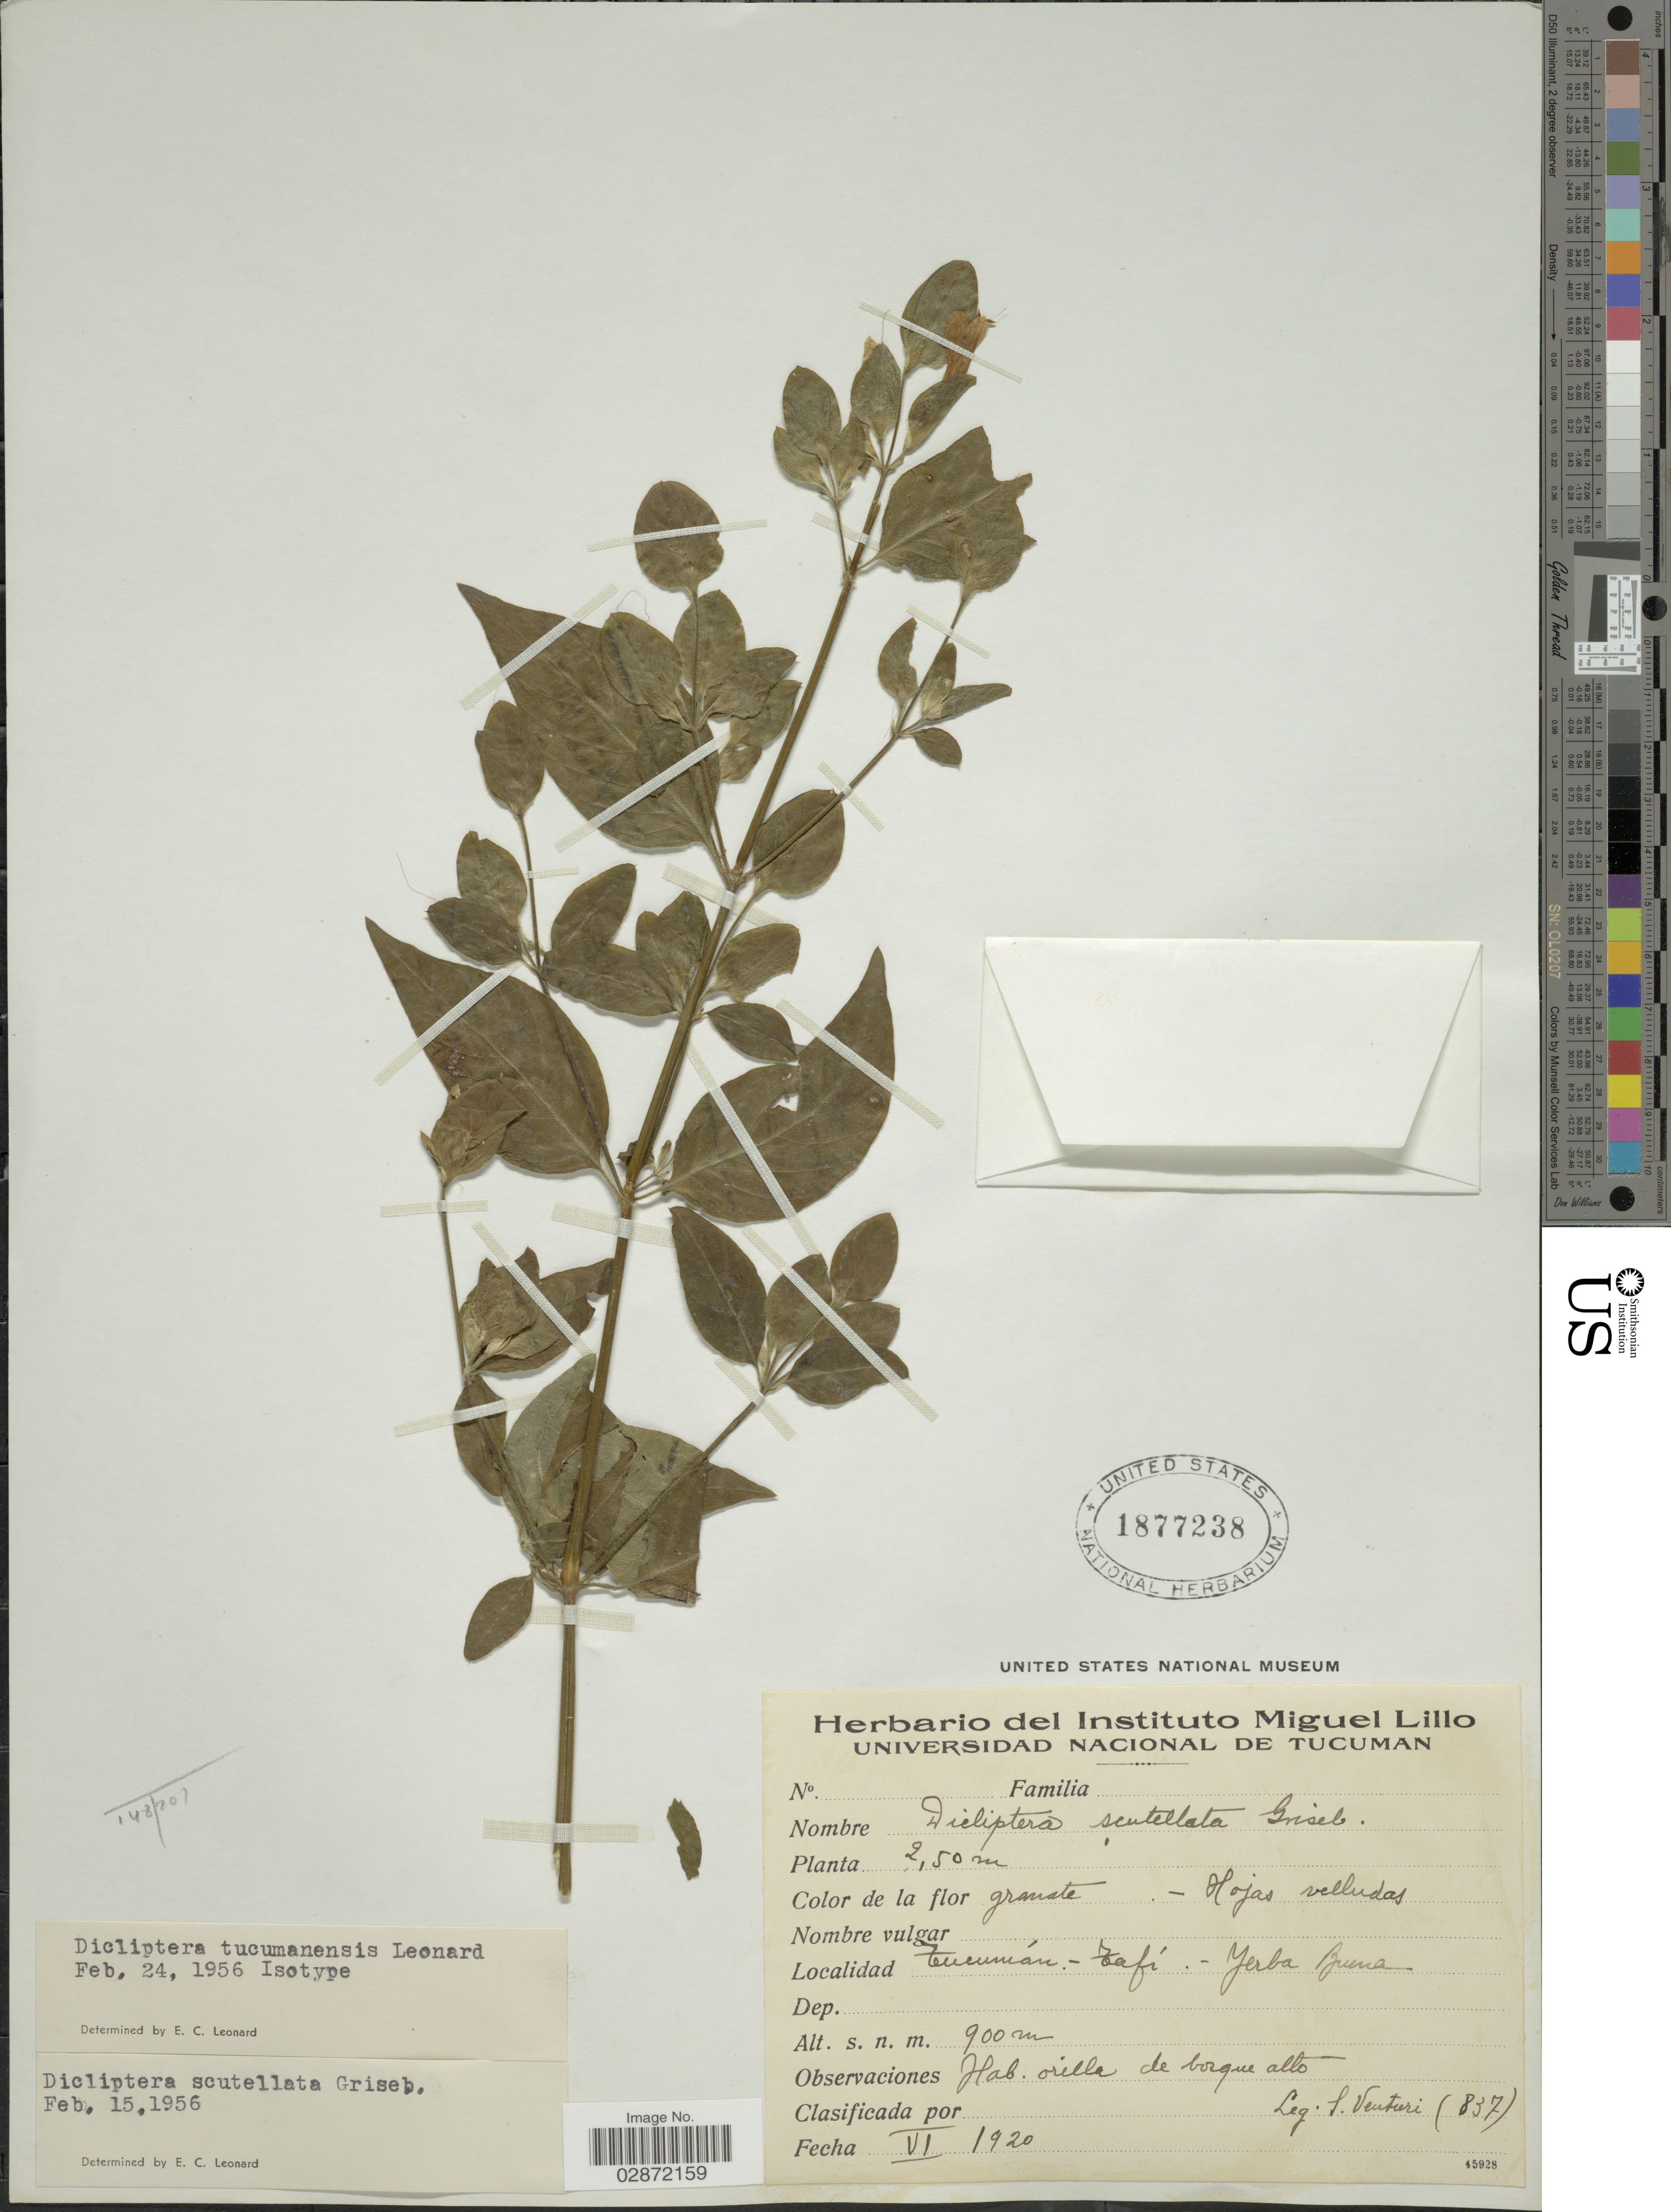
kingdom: Plantae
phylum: Tracheophyta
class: Magnoliopsida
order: Lamiales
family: Acanthaceae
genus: Dicliptera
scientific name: Dicliptera scutellata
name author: Griseb.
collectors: S. Venturi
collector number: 837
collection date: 1920-06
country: Argentina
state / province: Tucuman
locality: Tafí - Jerba Buena.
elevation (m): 900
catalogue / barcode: US 1877238